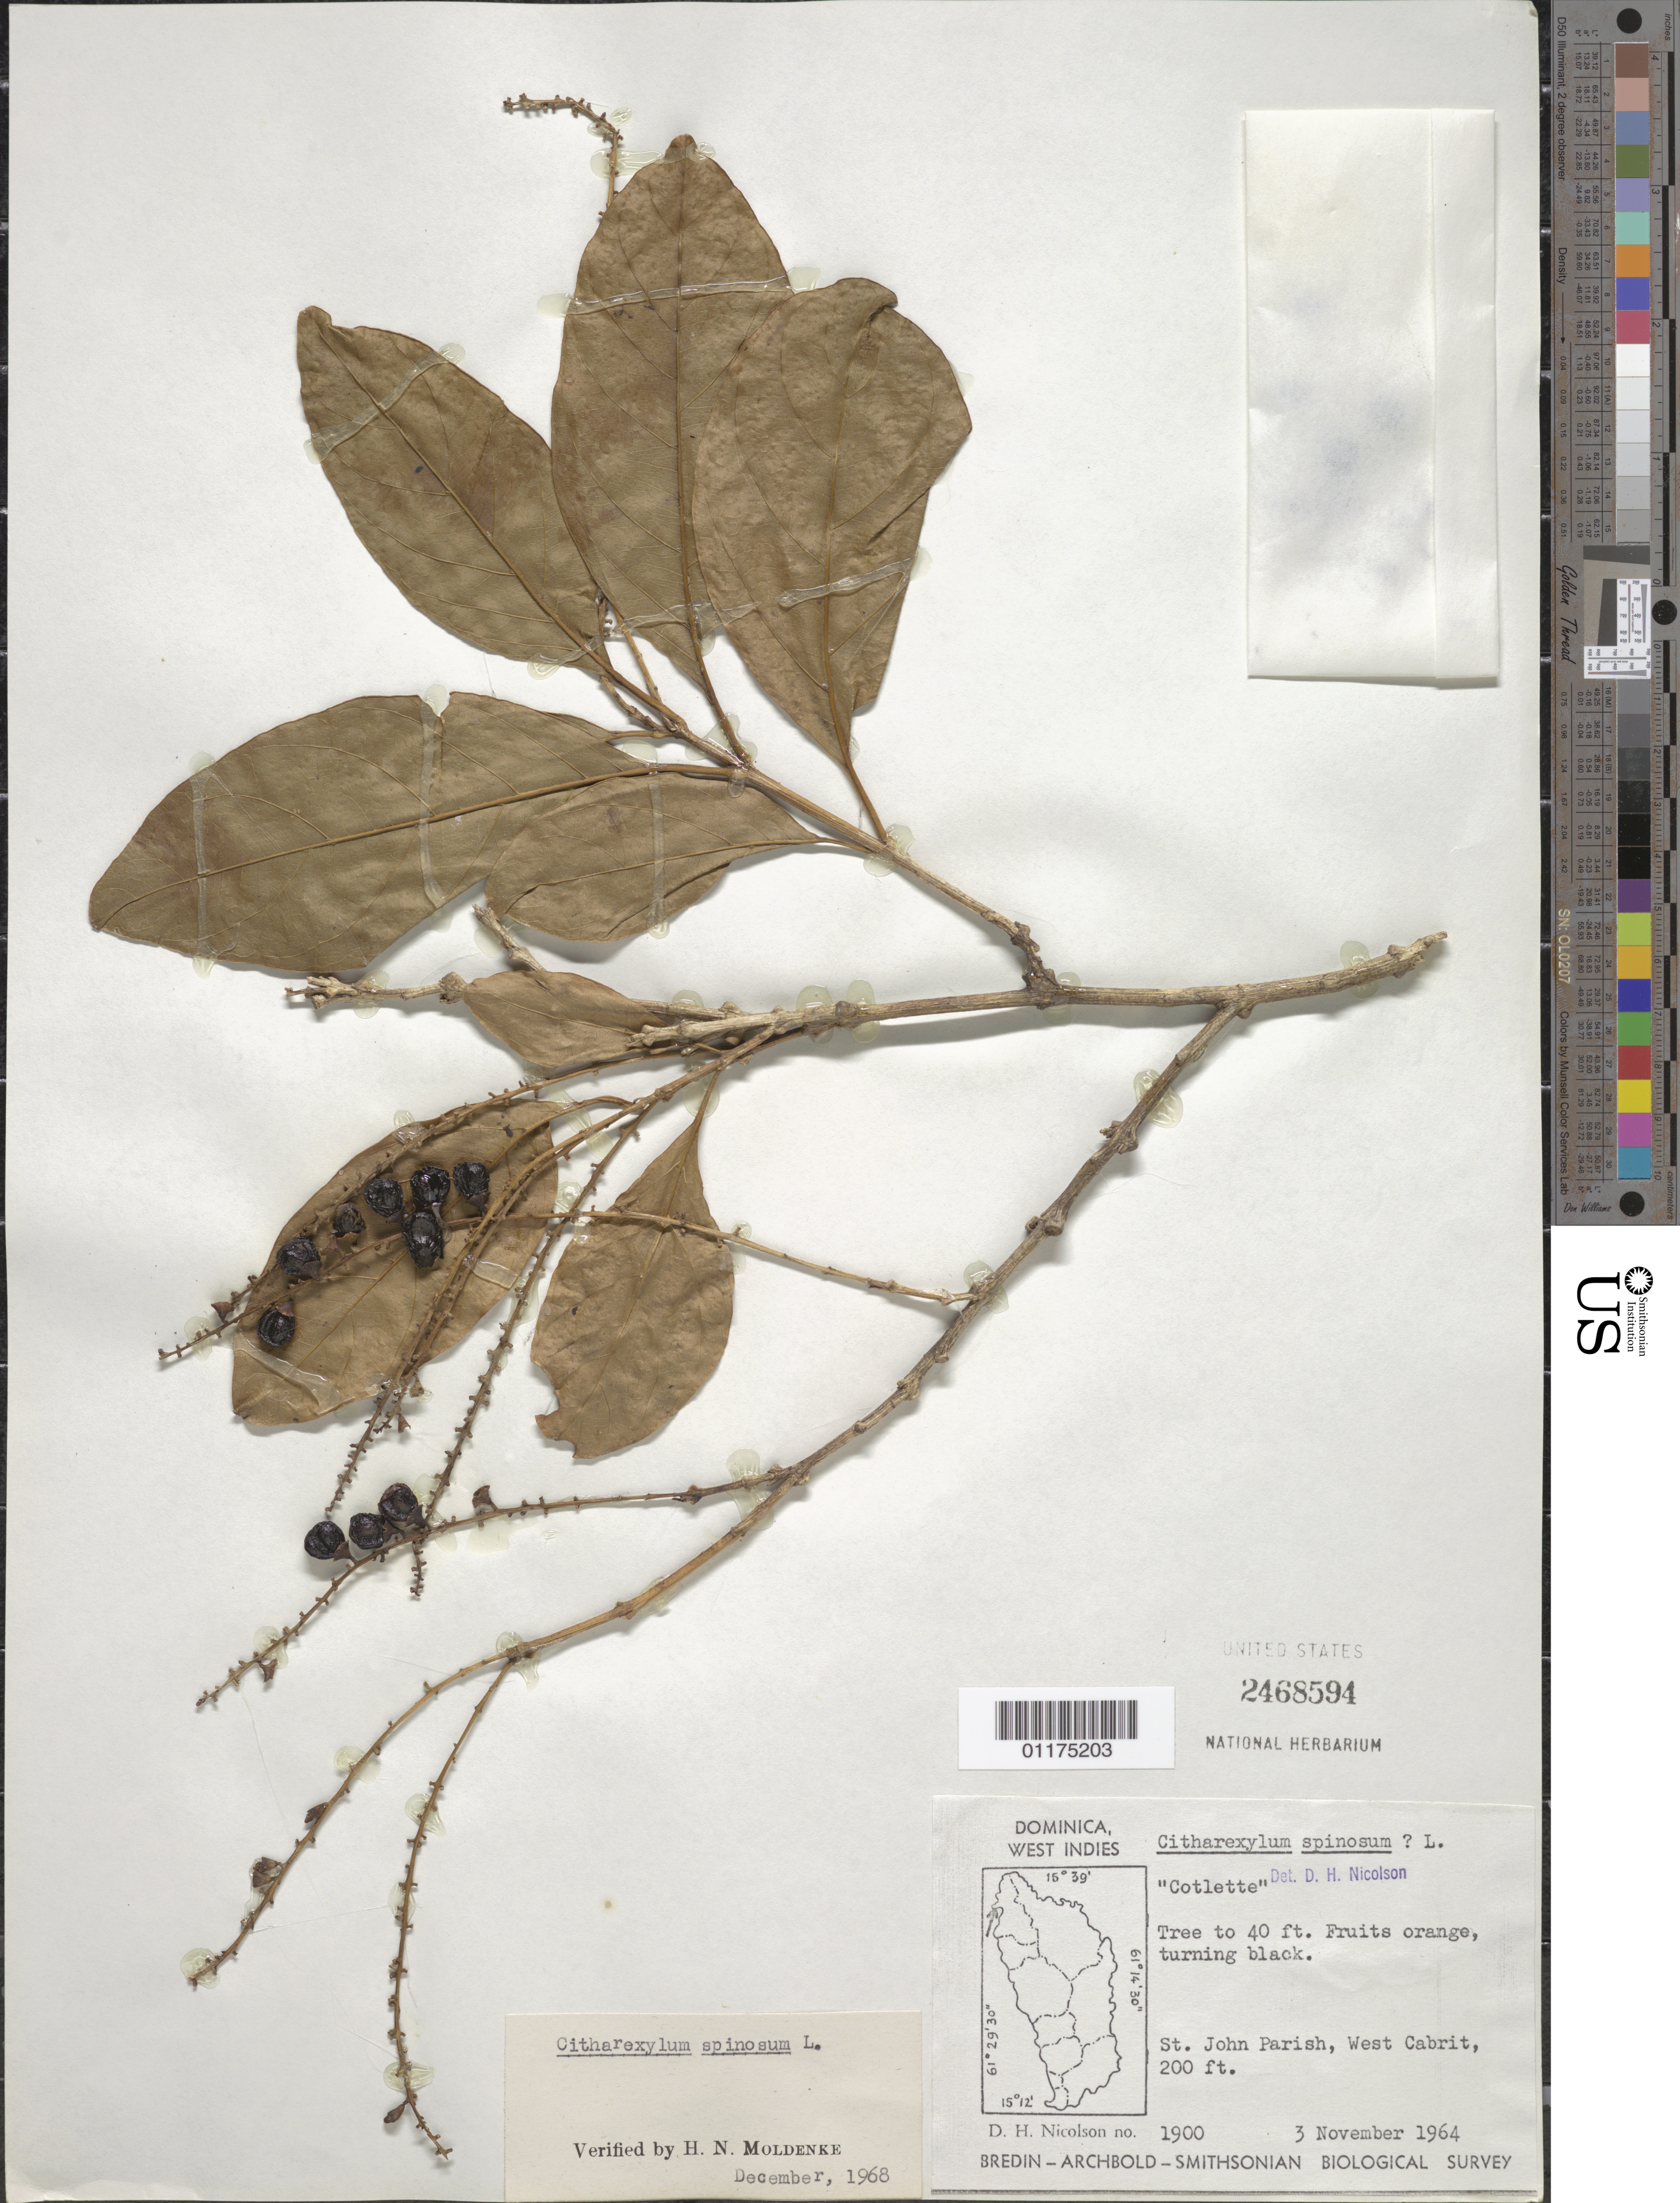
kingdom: Plantae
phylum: Tracheophyta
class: Magnoliopsida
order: Lamiales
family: Verbenaceae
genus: Citharexylum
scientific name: Citharexylum spinosum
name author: L.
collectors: D. H. Nicolson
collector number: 1900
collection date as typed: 03 Nov 1964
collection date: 1964-11-03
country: Dominica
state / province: St. John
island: Dominica I.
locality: West Cabrit, 200ft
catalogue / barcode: US 2468594